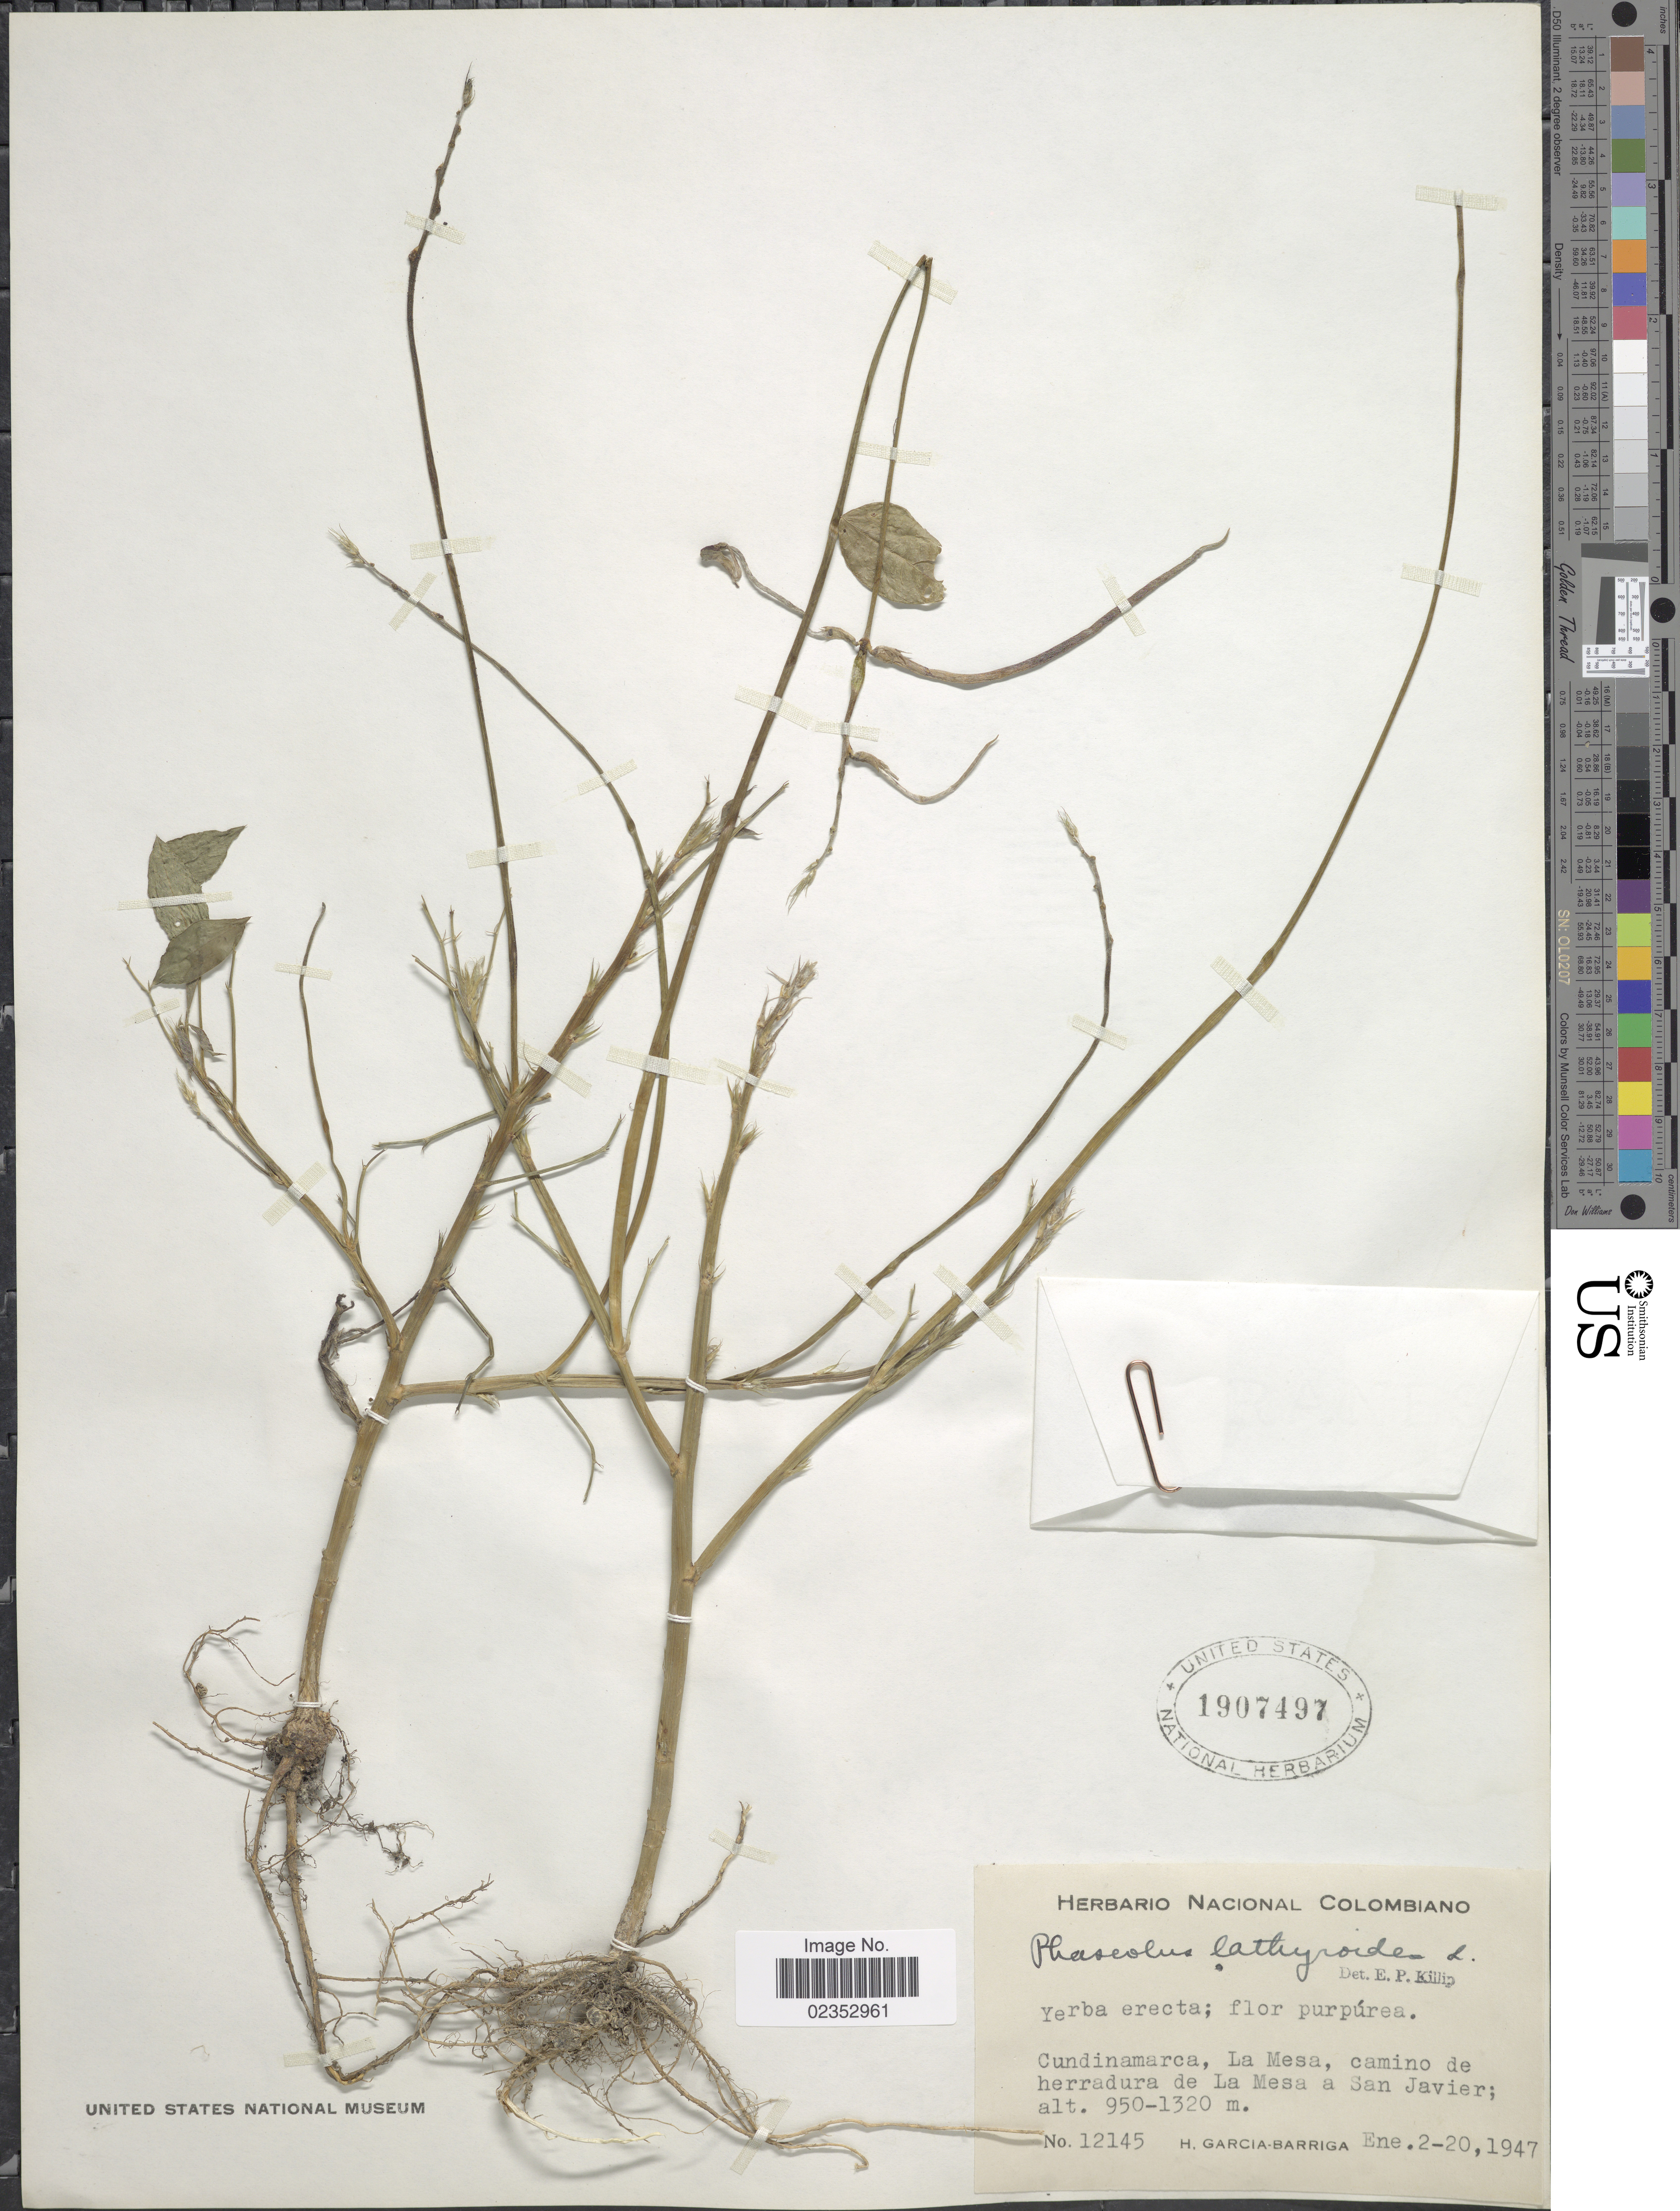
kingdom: Plantae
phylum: Tracheophyta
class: Magnoliopsida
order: Fabales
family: Fabaceae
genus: Phaseolus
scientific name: Phaseolus lathyroides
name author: L.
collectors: H. García Barriga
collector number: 12145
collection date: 1947-01-02/1947-01-20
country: Colombia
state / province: Cundinamarca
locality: La Mesa, camino de herradura de La Mesa a San Javier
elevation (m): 950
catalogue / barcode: US 1907497